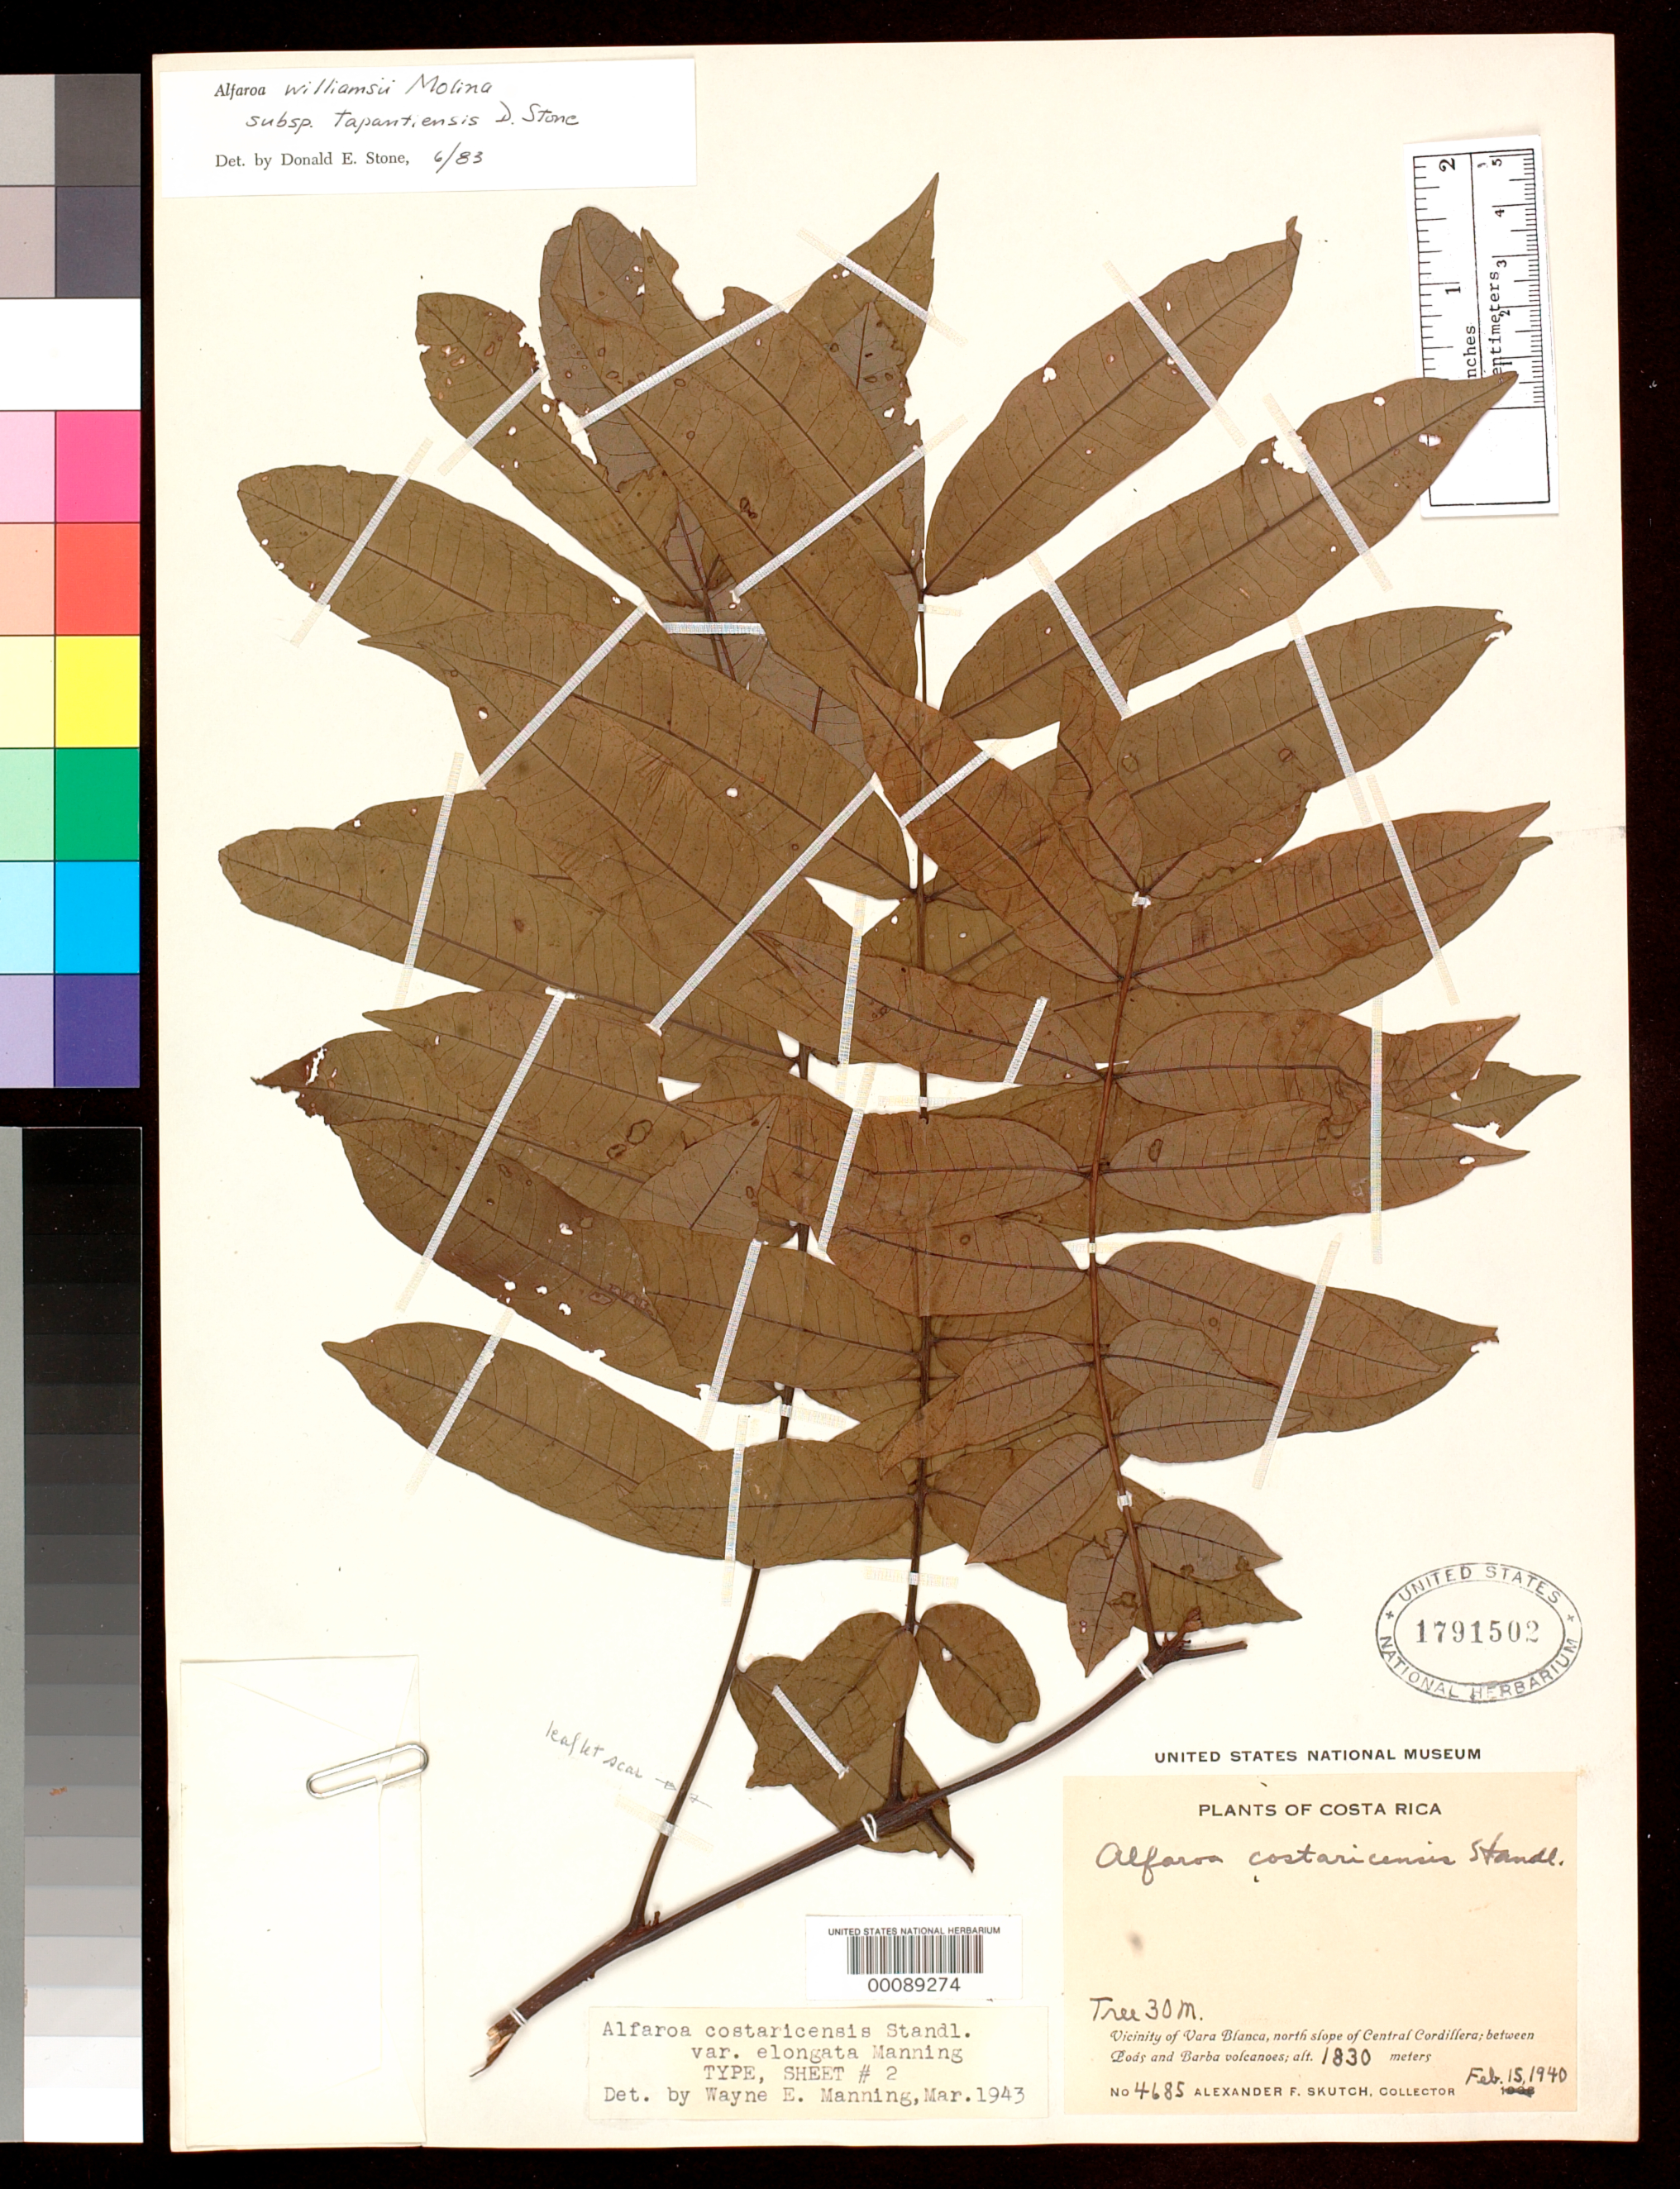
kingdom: Plantae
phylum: Tracheophyta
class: Magnoliopsida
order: Fagales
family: Juglandaceae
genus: Alfaroa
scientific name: Alfaroa costaricensis var. elongata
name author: W.E. Manning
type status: Holotype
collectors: A. F. Skutch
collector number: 4685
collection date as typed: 15 Feb 1940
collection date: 1940-02-15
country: Costa Rica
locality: Vicinity of Vara Blanca, N slope of central cordillera, between Poás & Barba volcanoes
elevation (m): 1830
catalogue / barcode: US 1791502